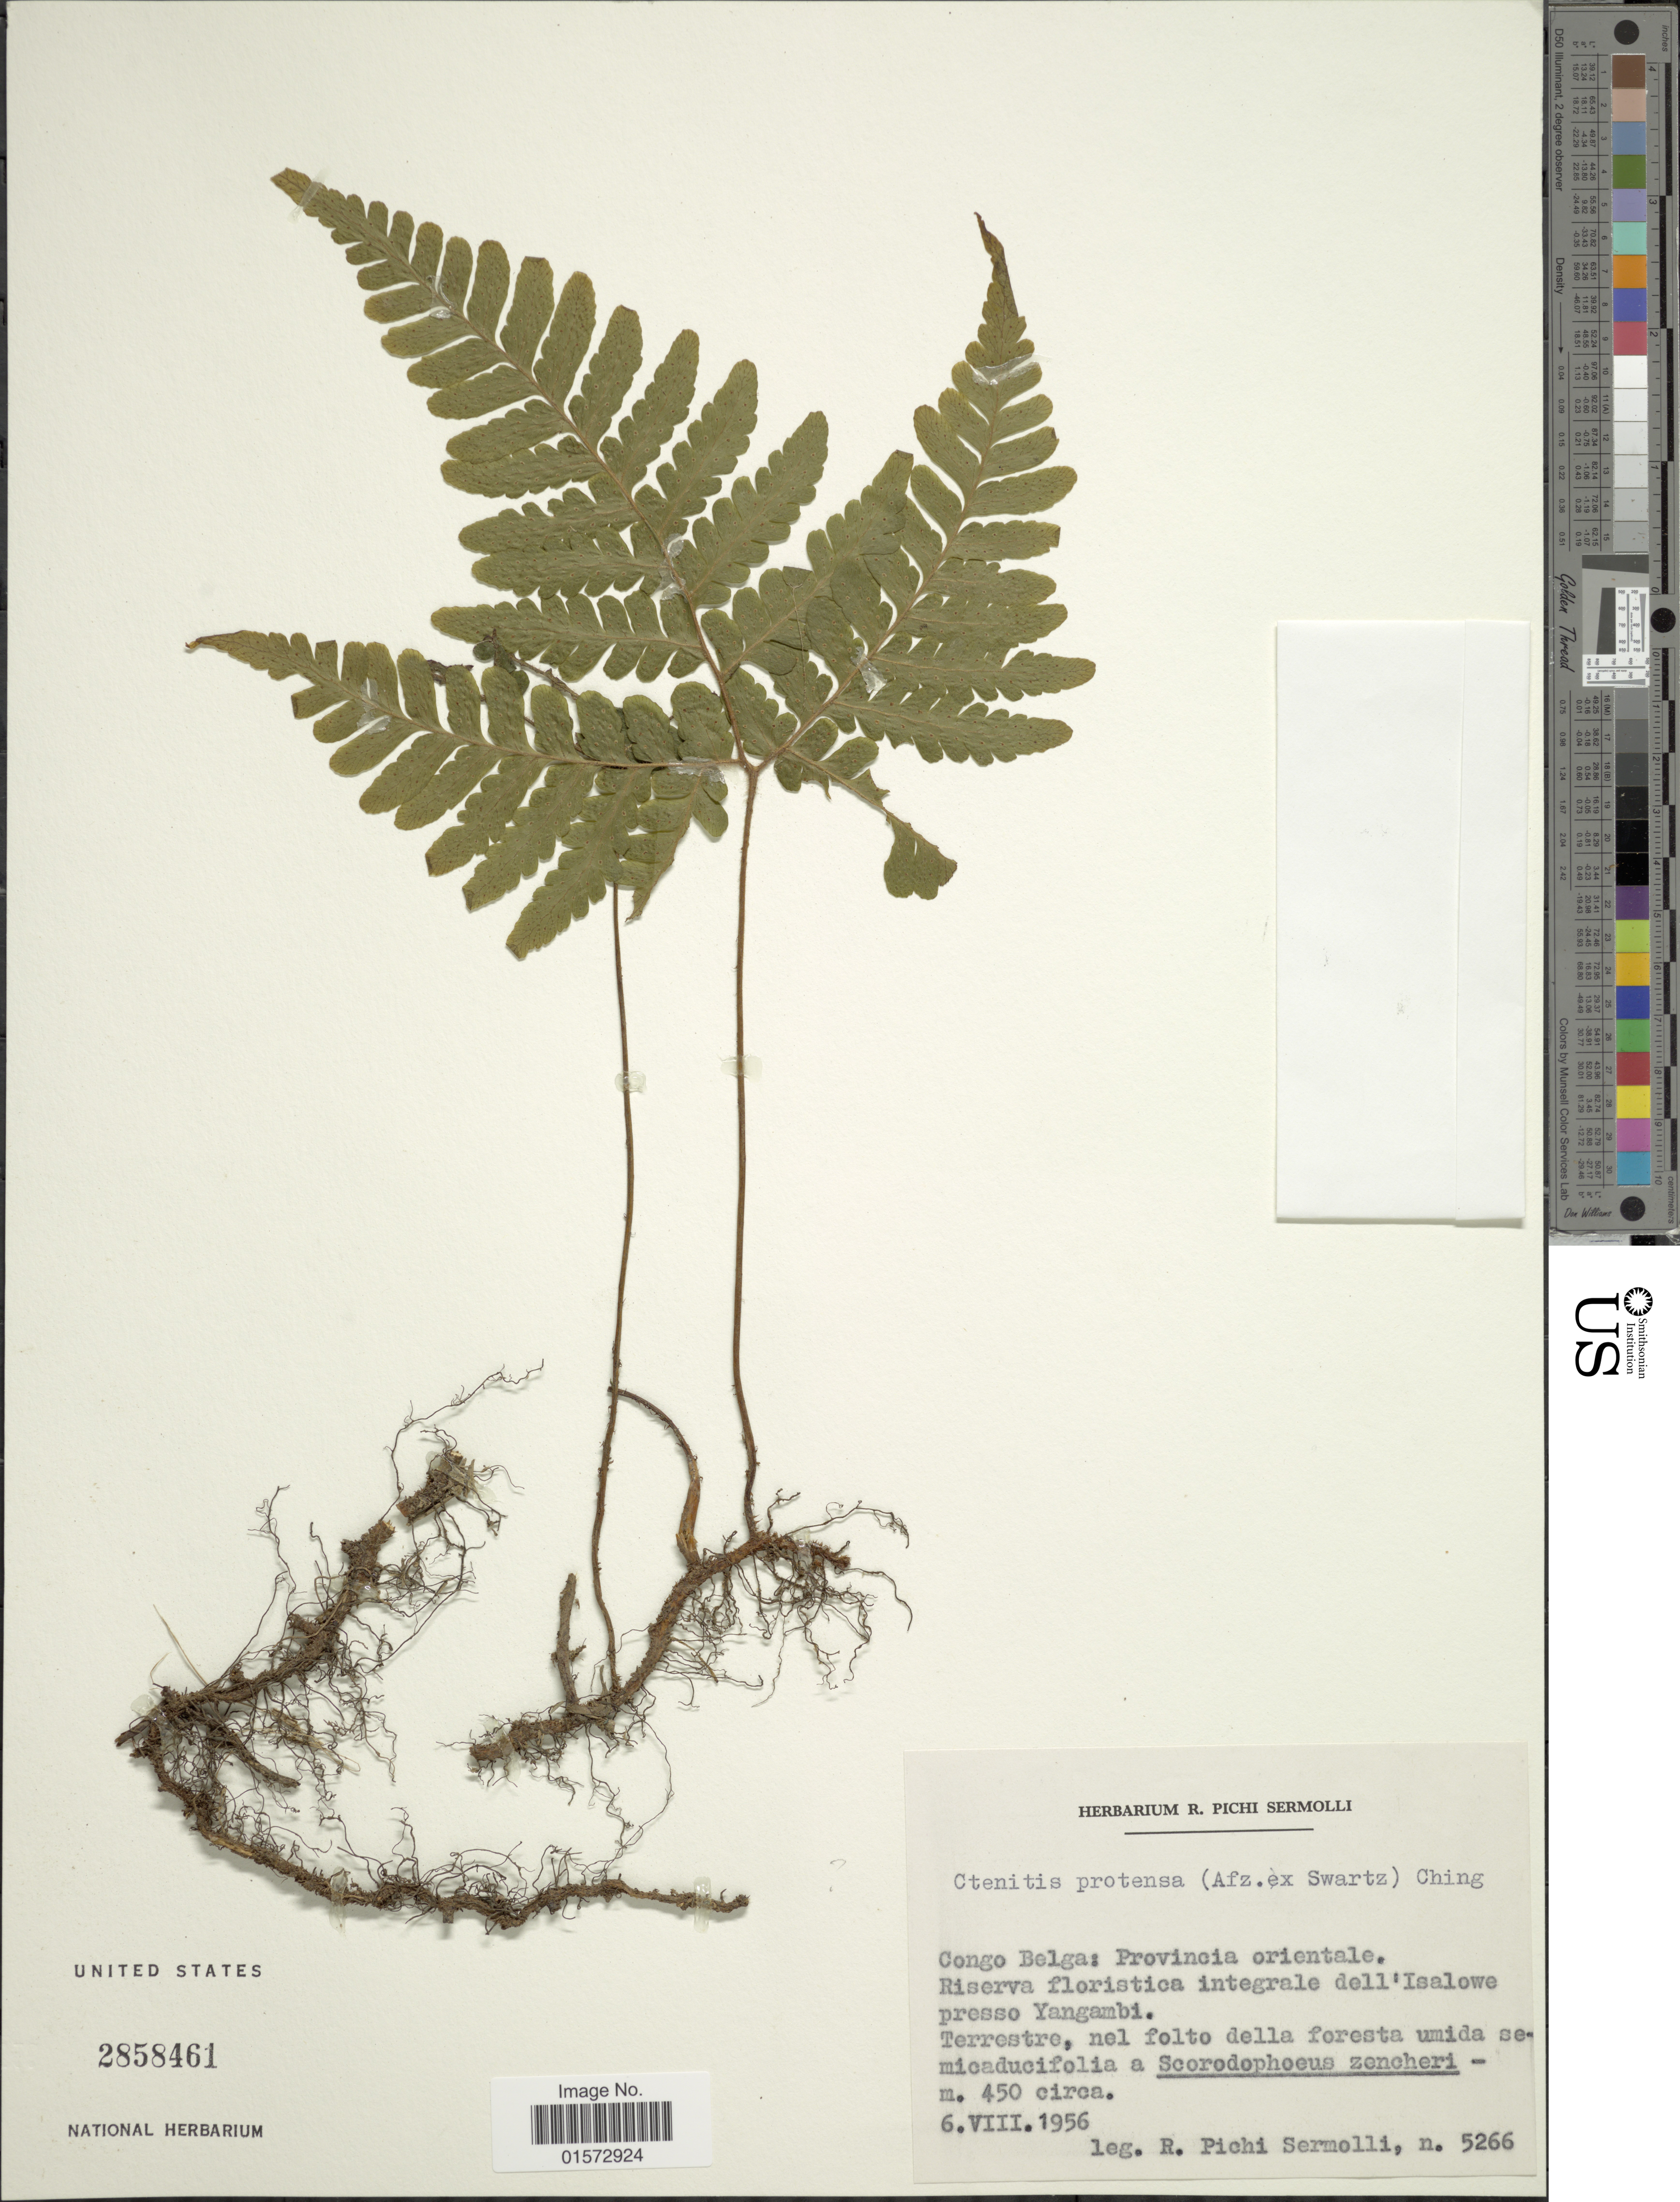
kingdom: Plantae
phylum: Tracheophyta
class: Polypodiopsida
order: Polypodiales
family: Tectariaceae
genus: Triplophyllum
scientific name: Triplophyllum subquinquefidum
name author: (P. Beauv.) Pic. Serm.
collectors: R. E. Pichi-Sermolli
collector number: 5266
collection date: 1956-08-06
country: Congo, Democratic Republic of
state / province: Tshopo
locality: Congo Belga, Riserva floristica integrale dell' Isalowe presso Yangambi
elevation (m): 450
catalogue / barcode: US 2858461